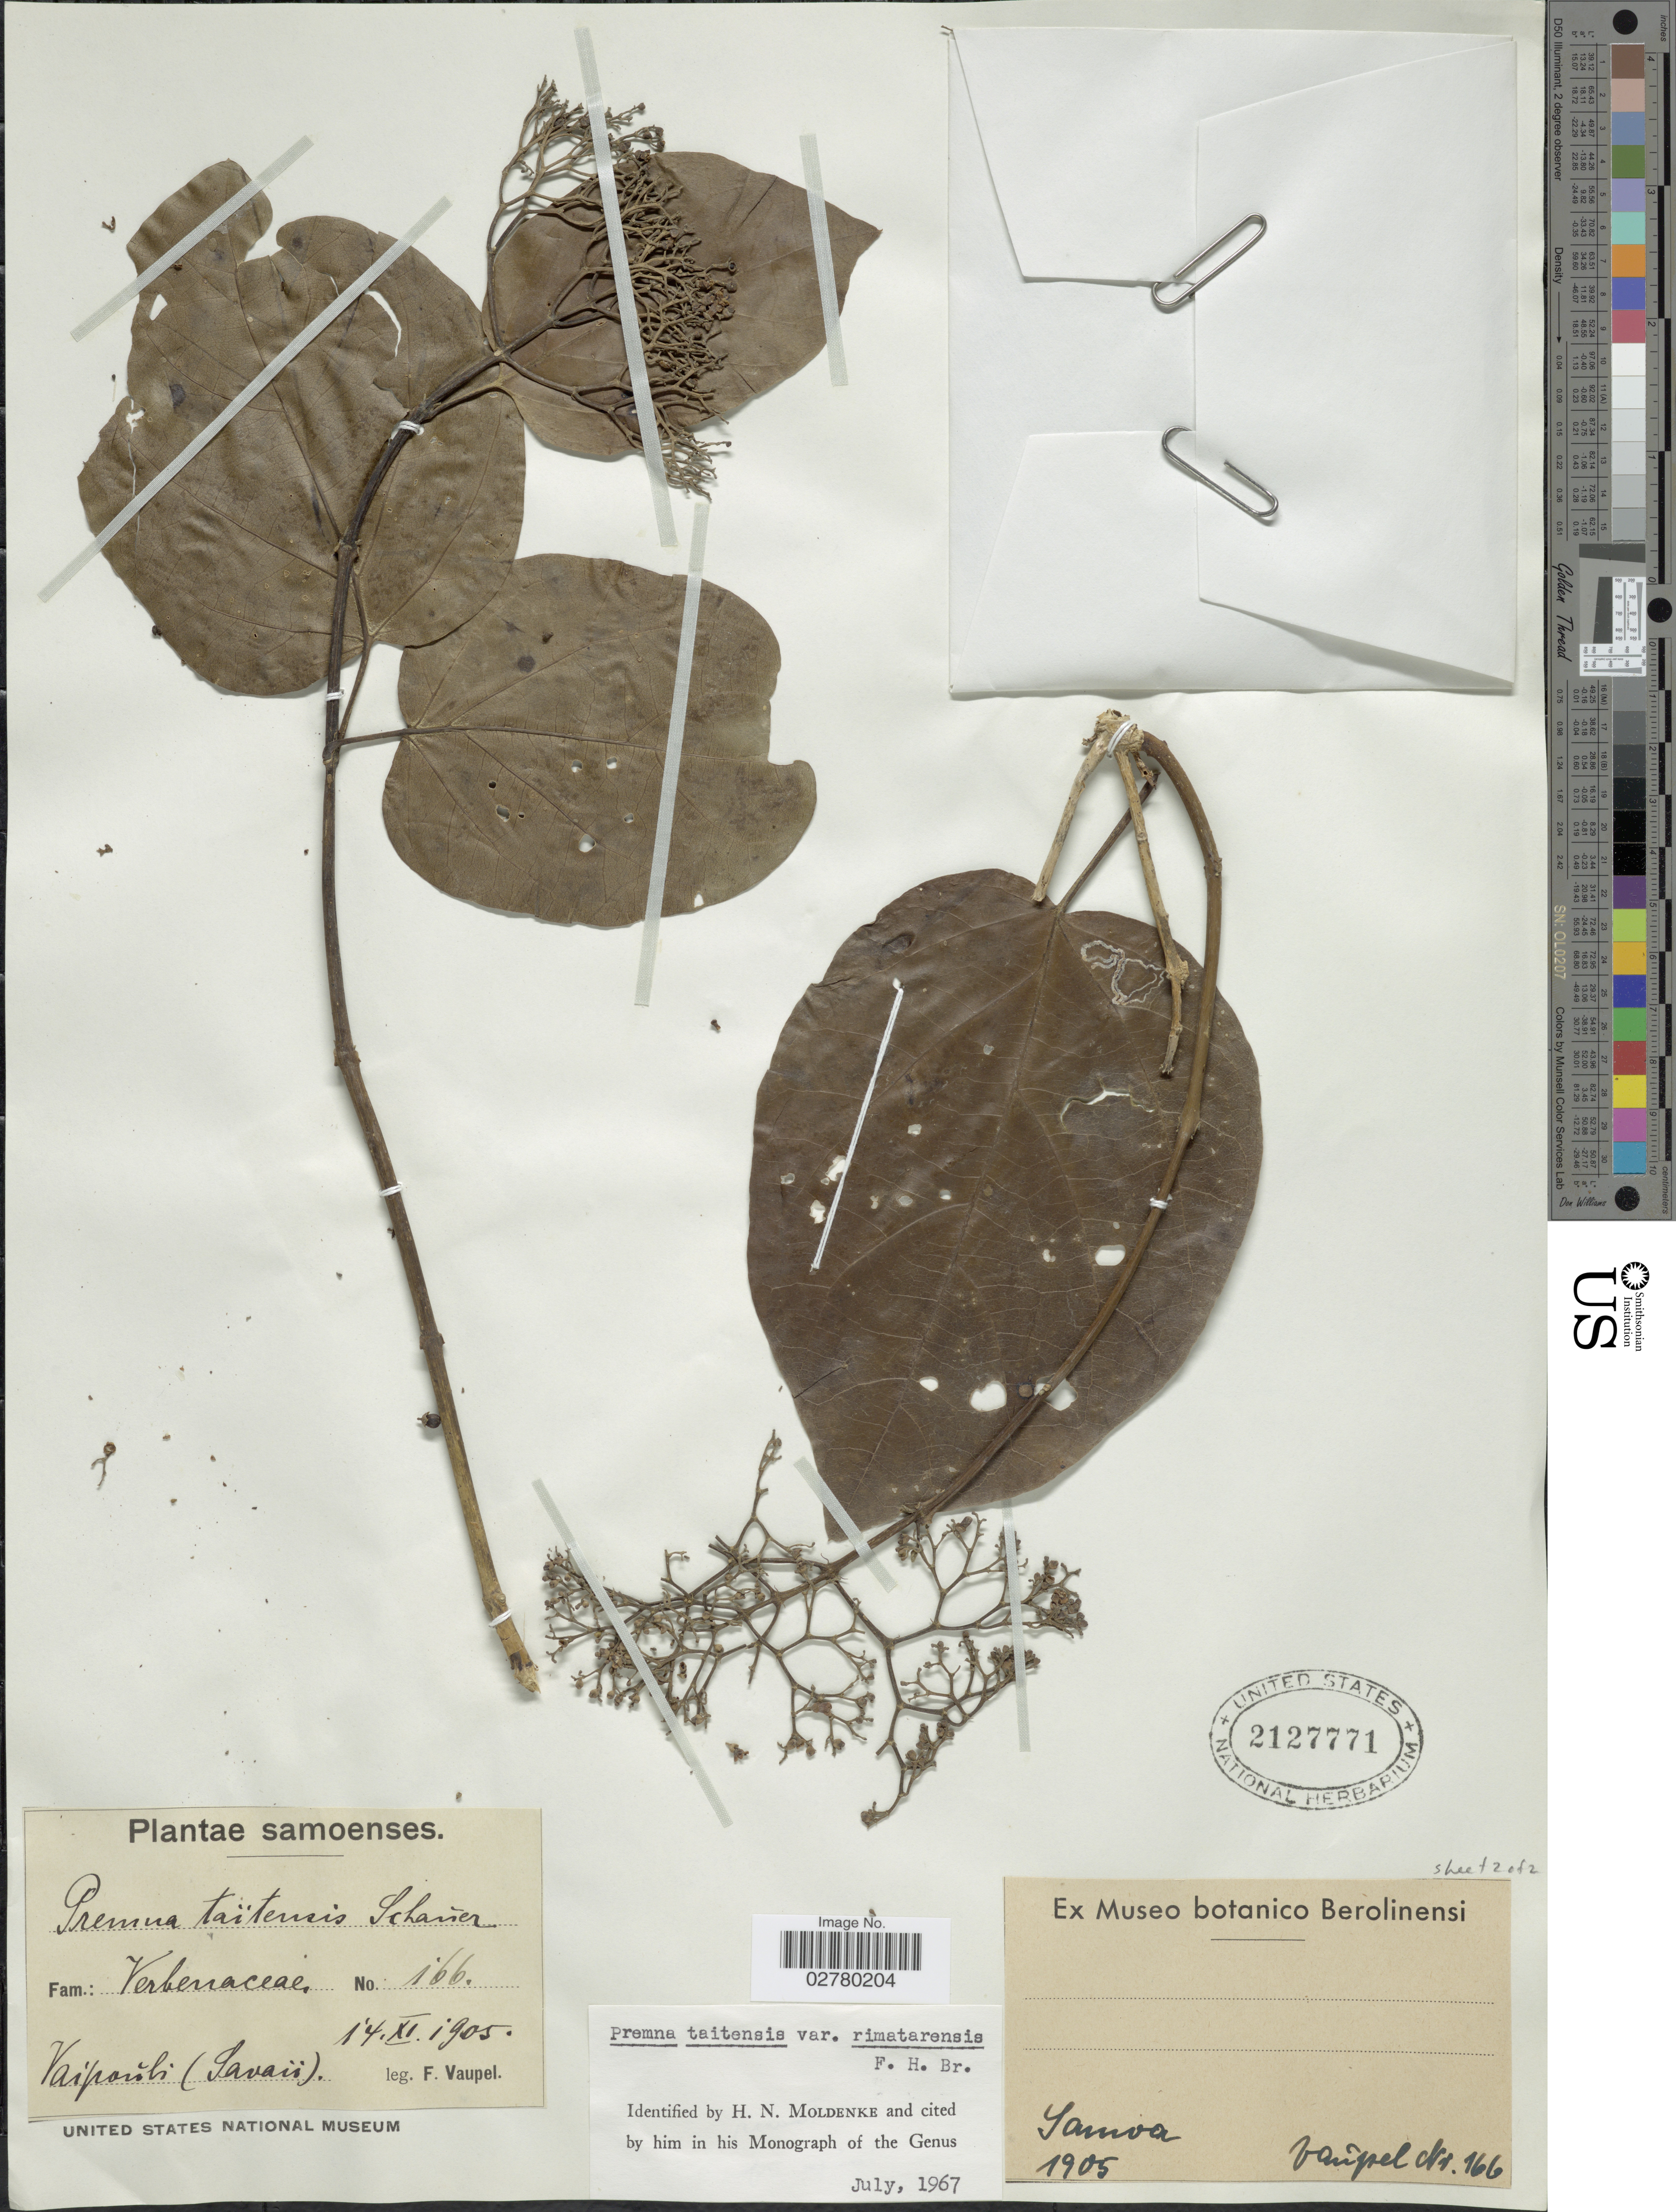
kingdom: Plantae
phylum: Tracheophyta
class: Magnoliopsida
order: Lamiales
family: Lamiaceae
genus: Premna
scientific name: Premna taitensis var. rimatarensis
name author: F. Br.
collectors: F. Vaupel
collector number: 166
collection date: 1905-11-14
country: Samoa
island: Savai'i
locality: Samoenses. Vaipouli (Savaii)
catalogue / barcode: US 2127771